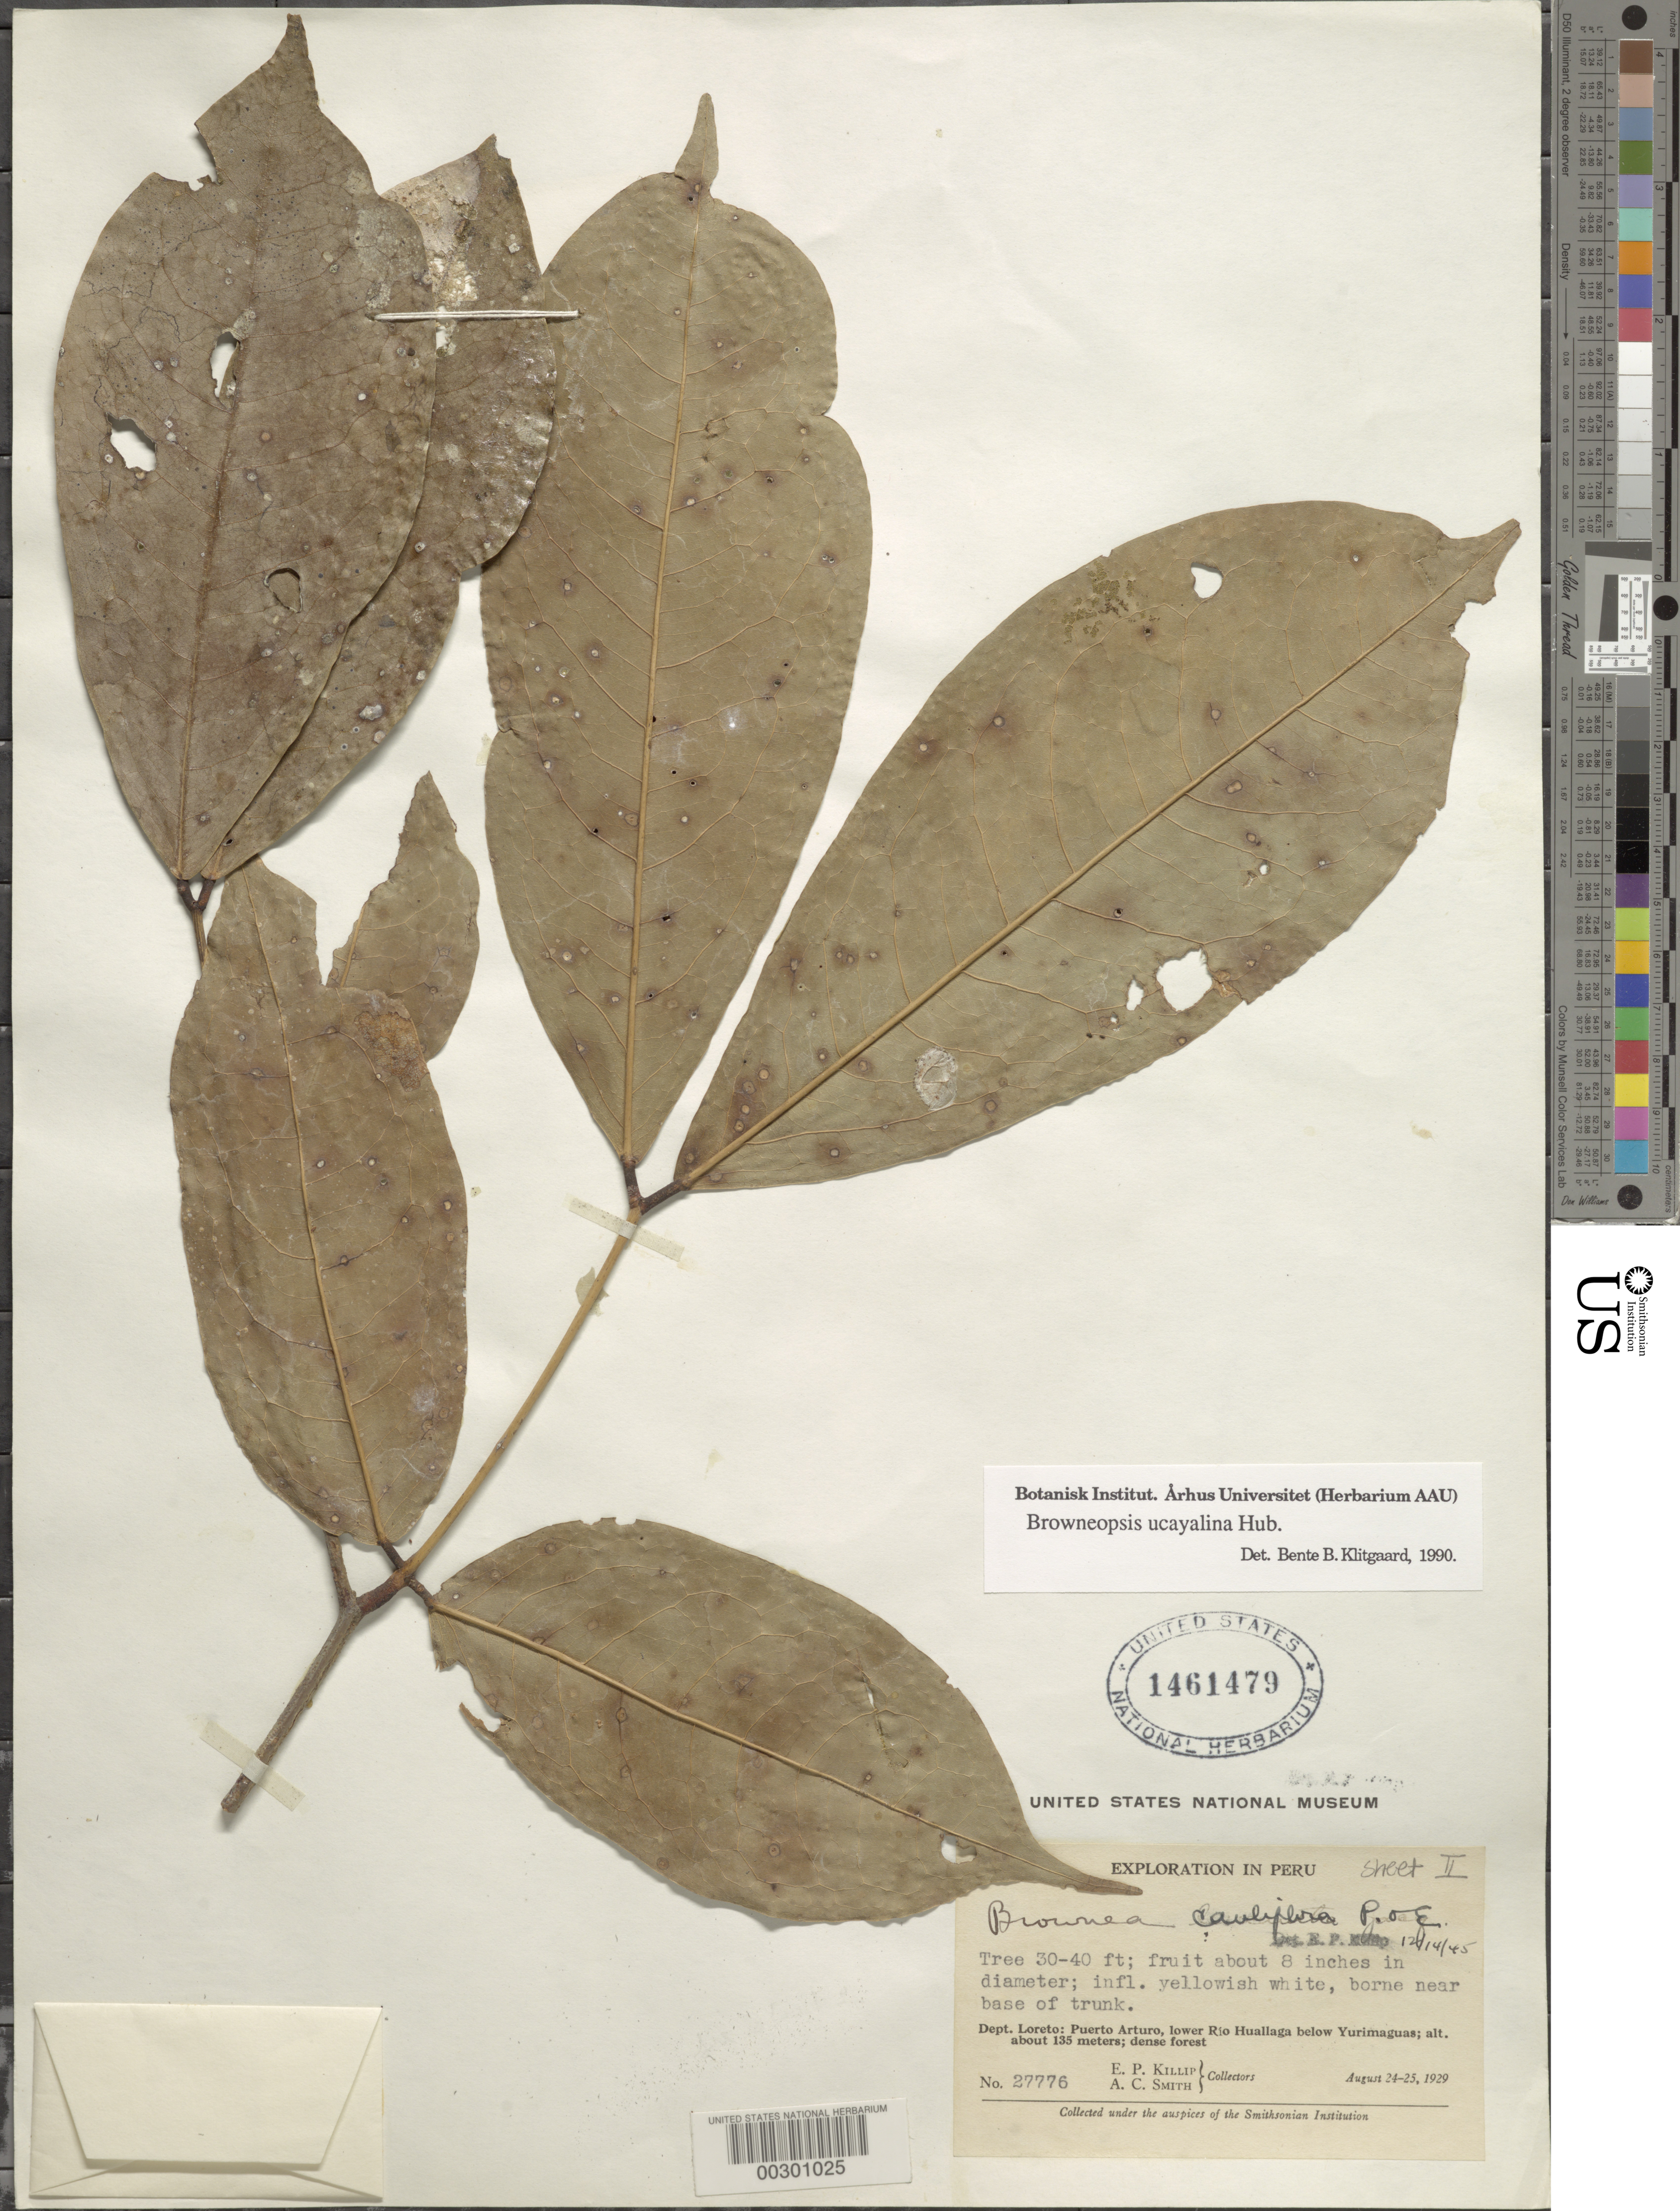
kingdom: Plantae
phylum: Tracheophyta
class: Magnoliopsida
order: Fabales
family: Fabaceae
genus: Browneopsis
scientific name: Browneopsis ucayalina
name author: (Huber) Ducke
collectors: E. P. Killip & A. C. Smith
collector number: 27776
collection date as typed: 24 Aug 1929 to 25 Aug 1929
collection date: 1929-08-24/1929-08-25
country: Peru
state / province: Loreto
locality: Puerto arturo, lower rio hallaga below yurimaguas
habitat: Dense forest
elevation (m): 135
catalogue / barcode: US 1461479